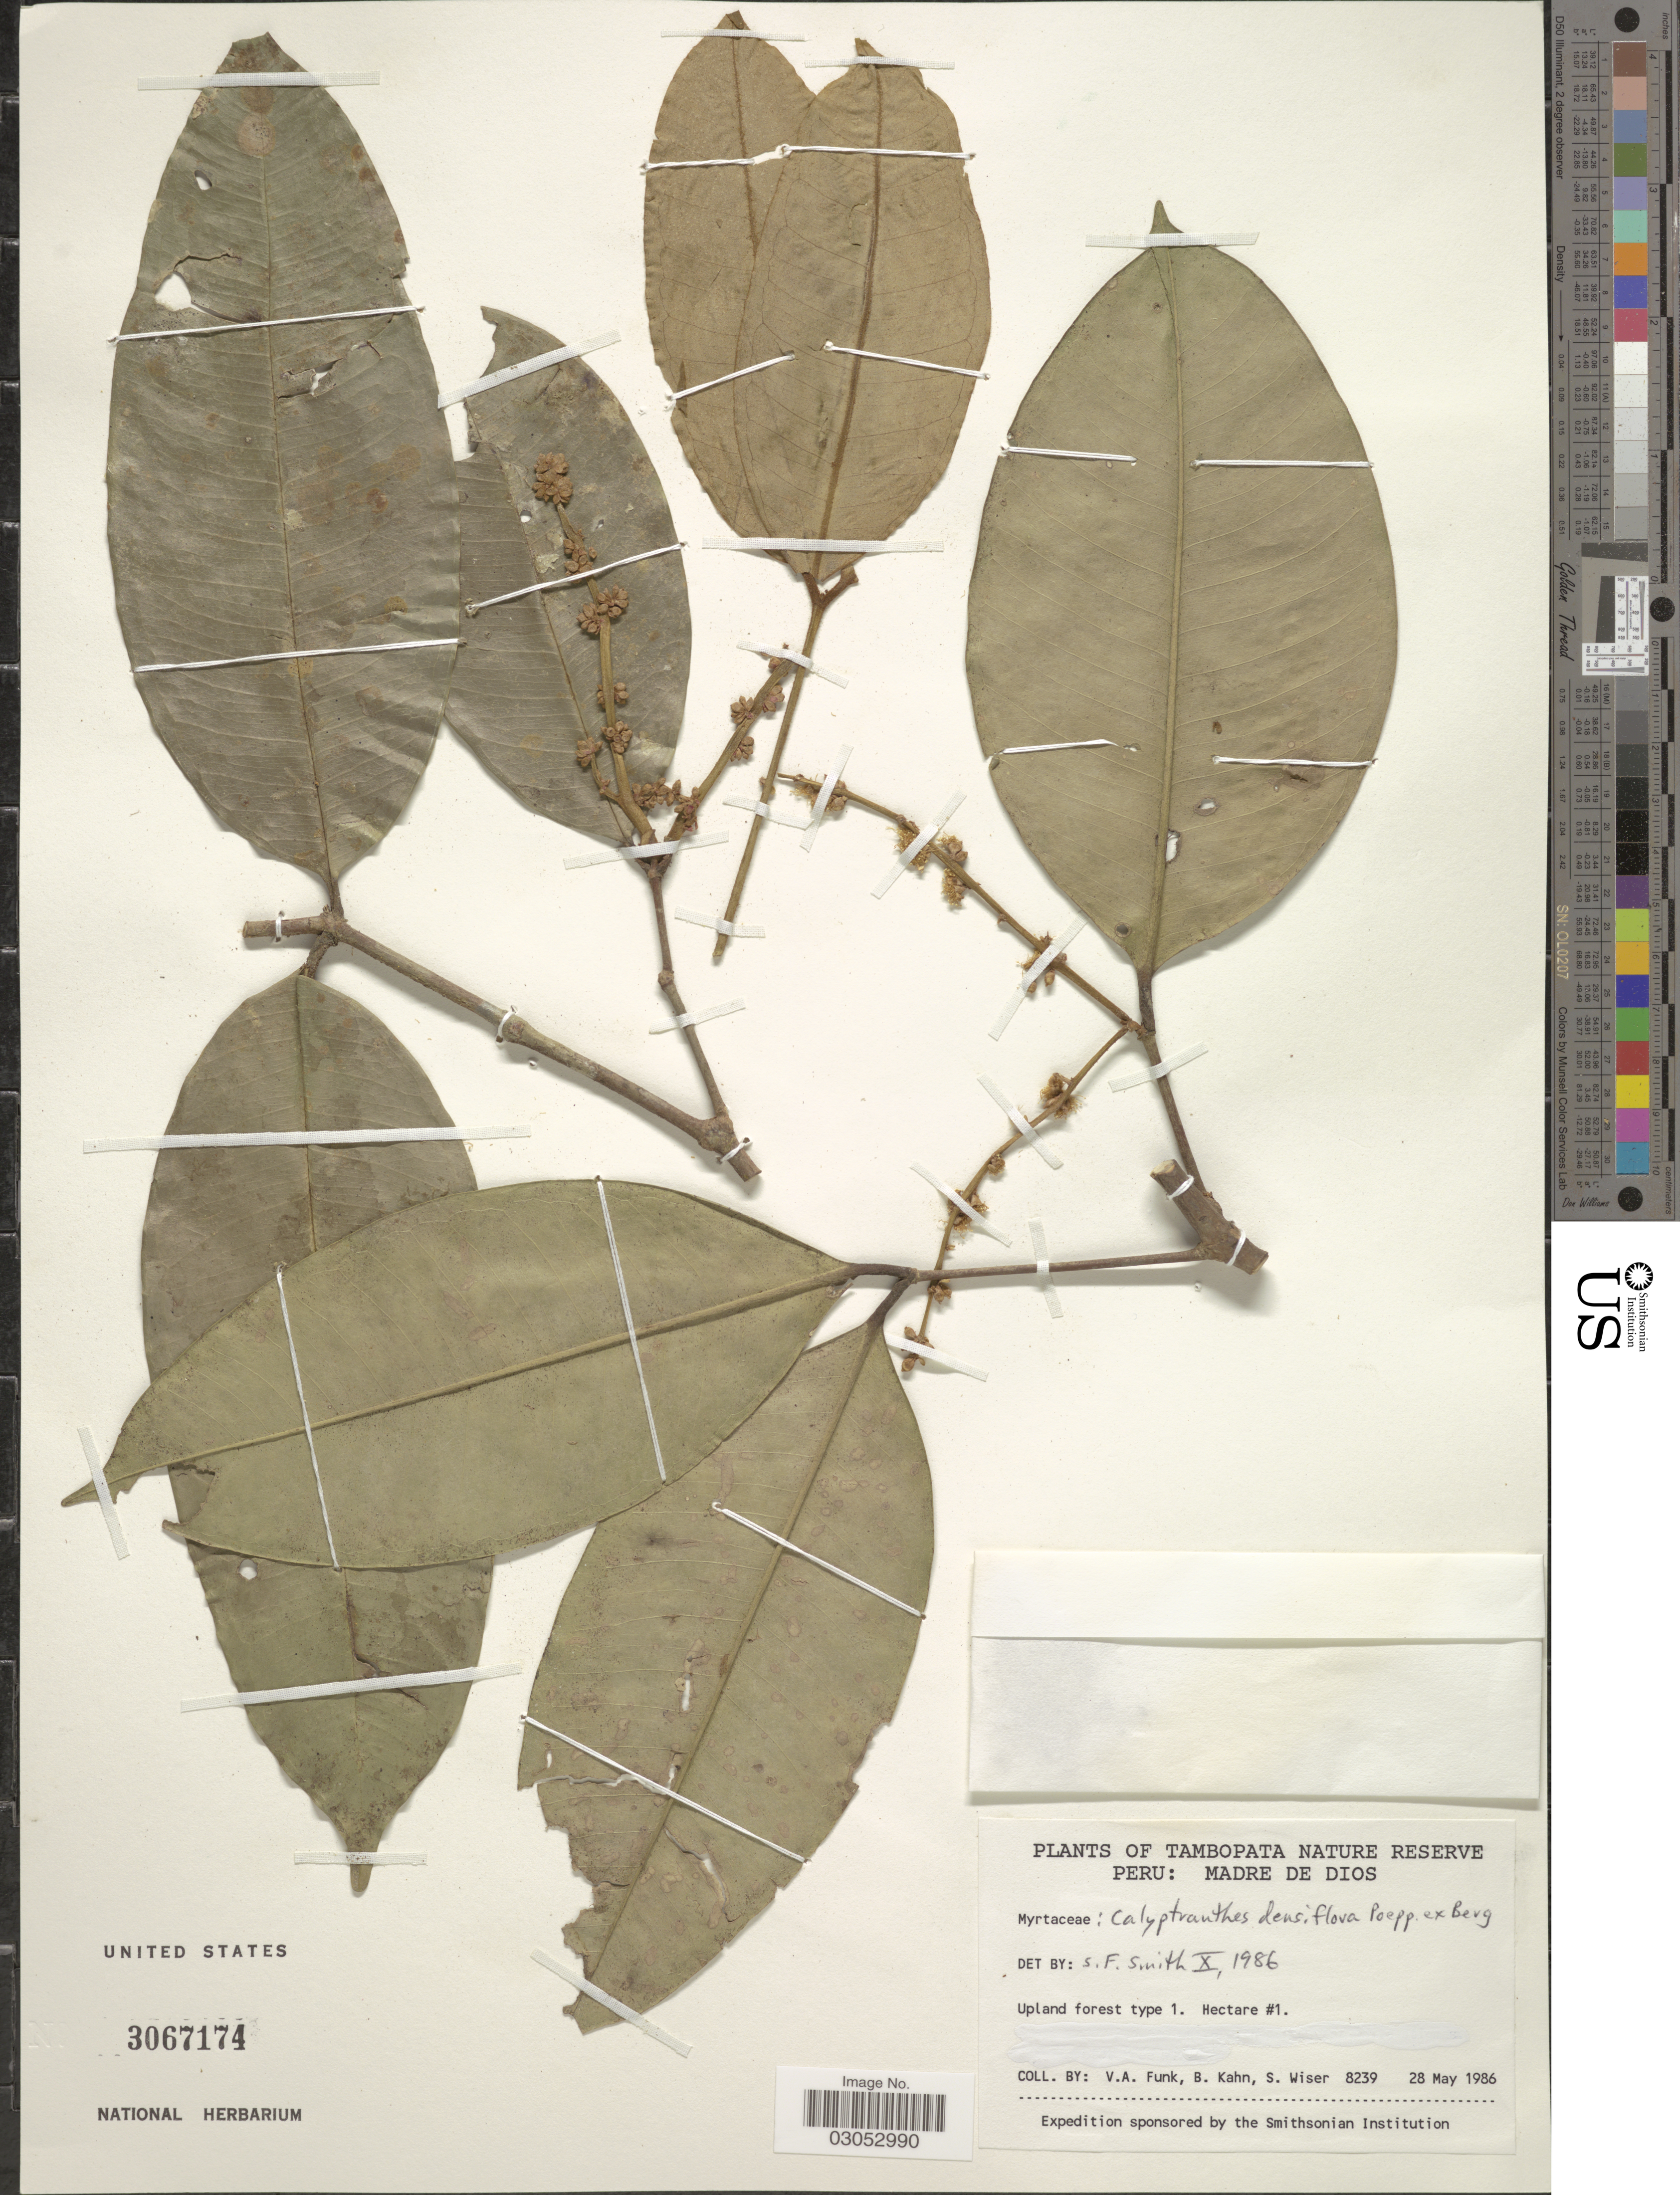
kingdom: Plantae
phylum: Tracheophyta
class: Magnoliopsida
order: Myrtales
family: Myrtaceae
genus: Myrcia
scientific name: Myrcia densiflora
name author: (Poepp. ex O. Berg) A.R. Lourenço & E. Lucas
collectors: V. Funk, B. Kahn & S. Wiser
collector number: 8239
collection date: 1986-05-28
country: Peru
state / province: Madre de Dios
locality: Tambopata Nature Reserve, Upland forest type 1. Hectare #1.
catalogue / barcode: US 3067174